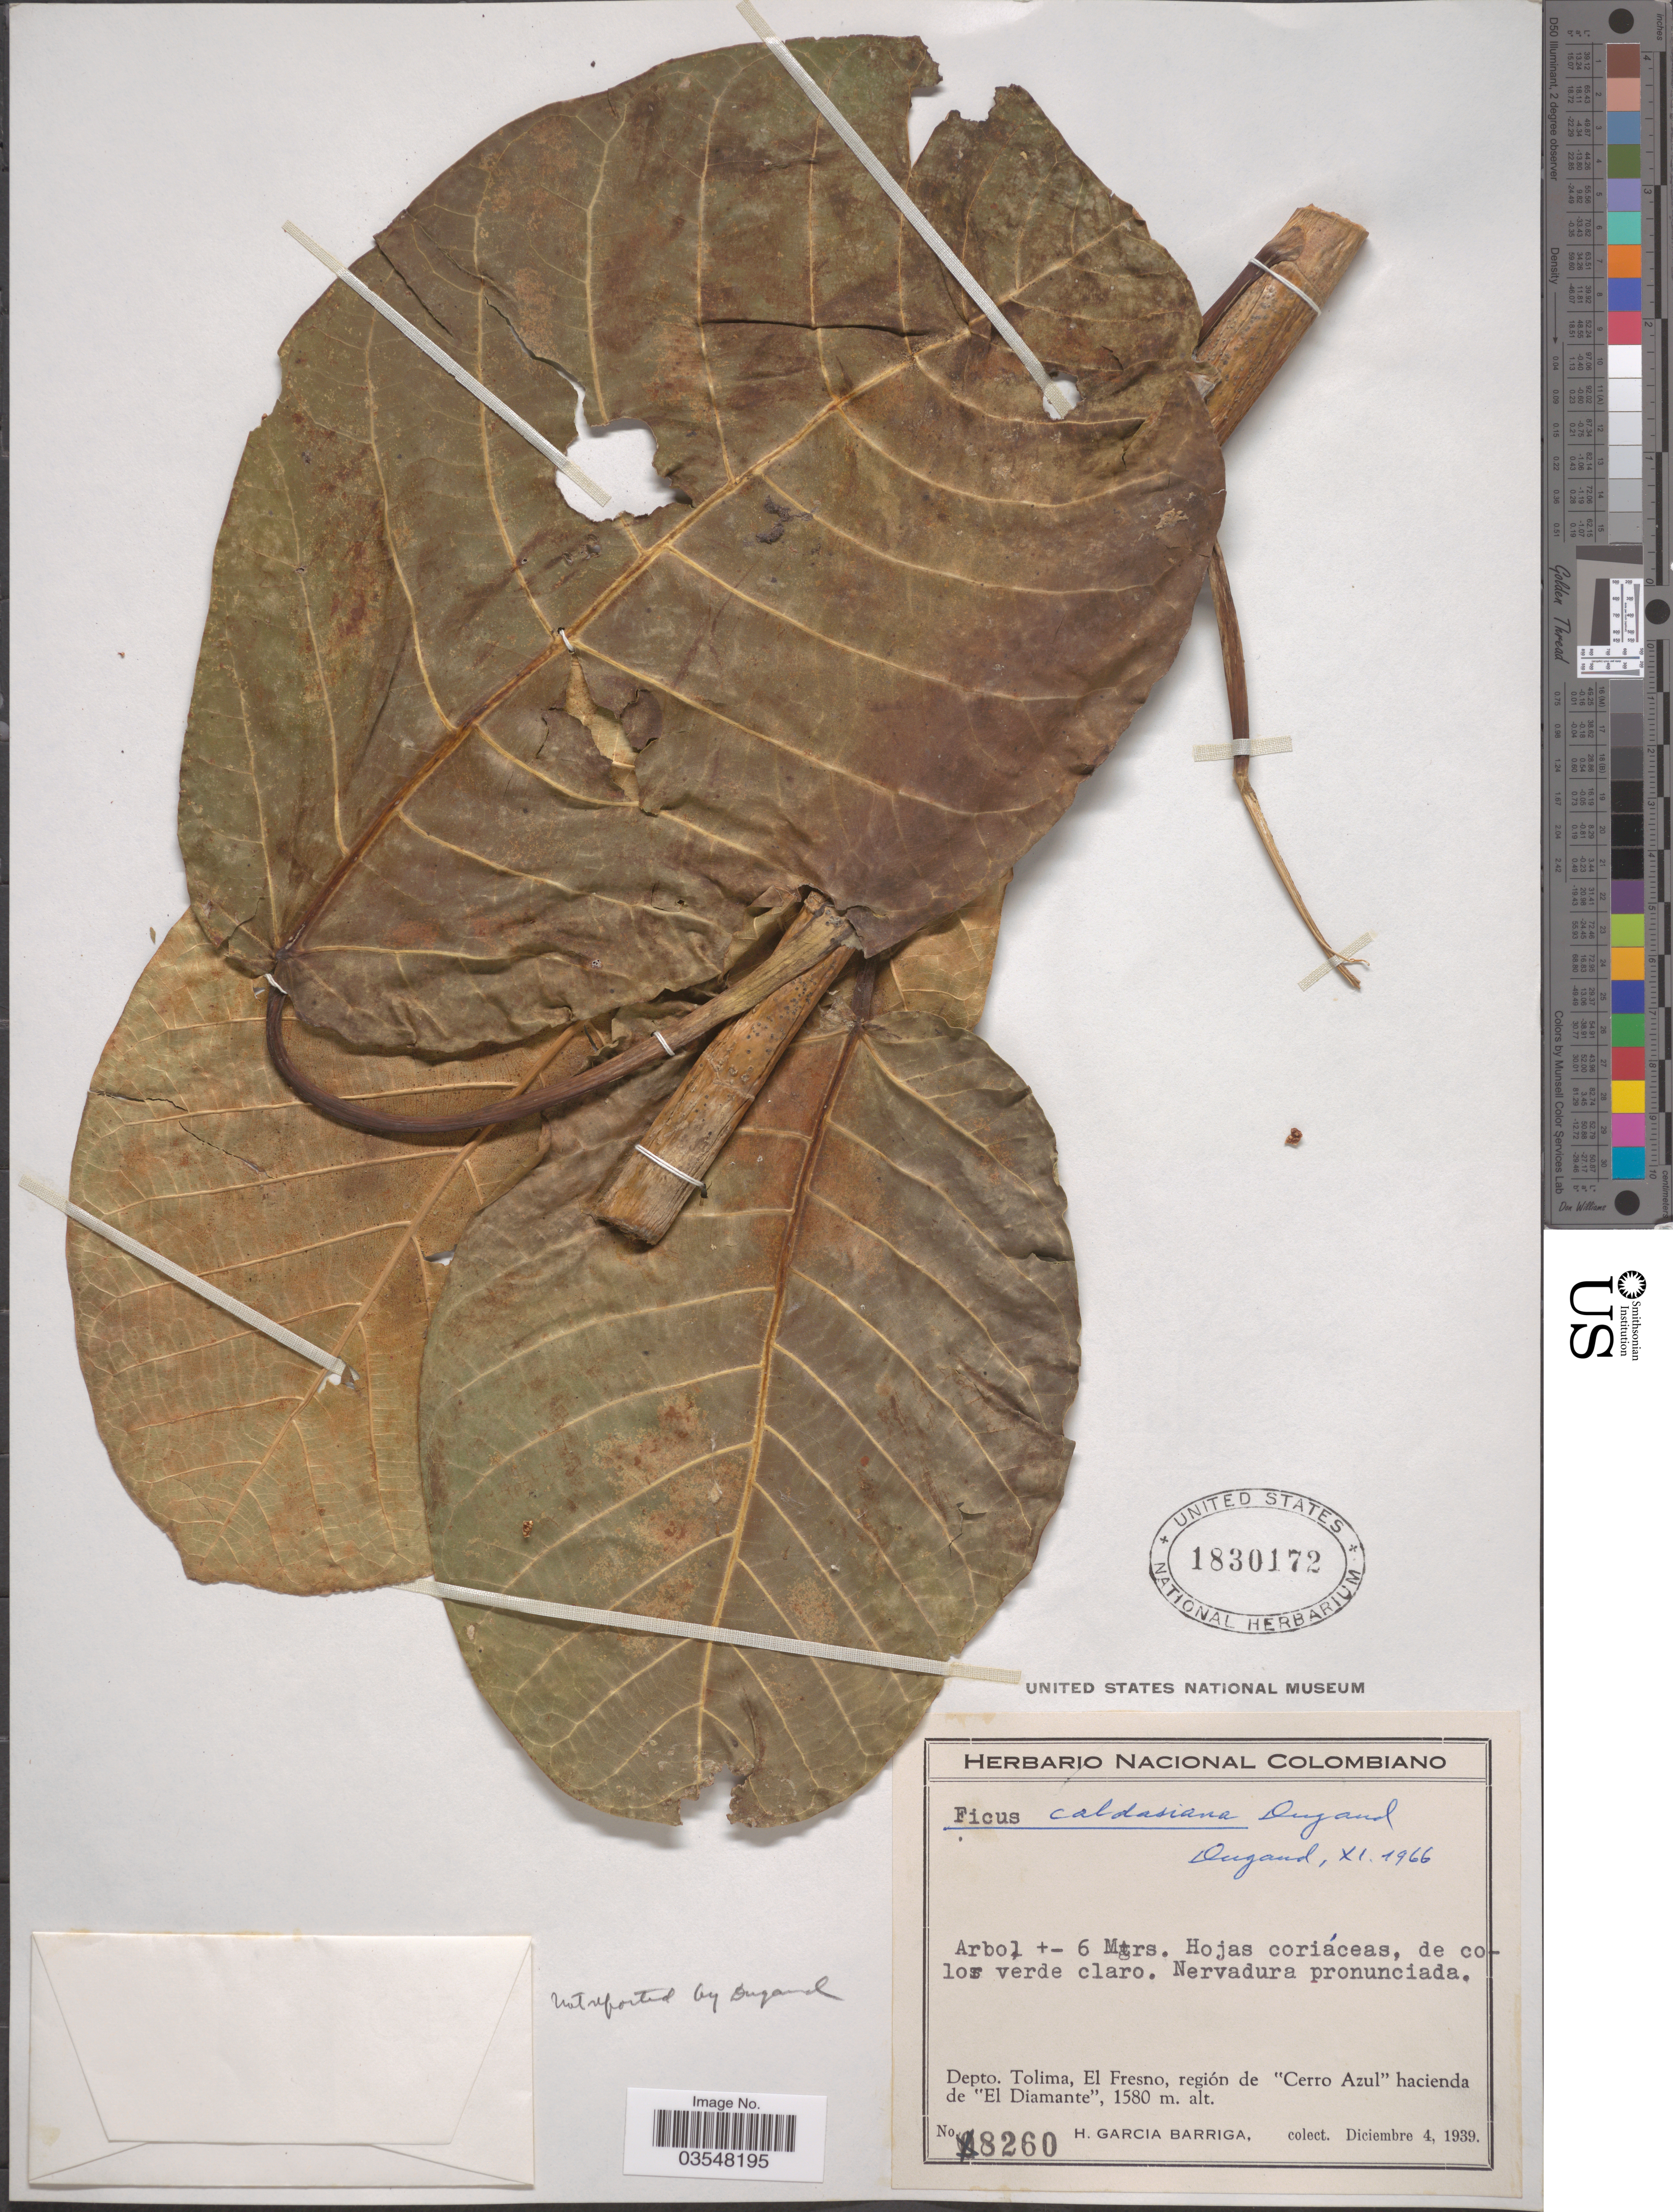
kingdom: Plantae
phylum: Tracheophyta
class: Magnoliopsida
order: Rosales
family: Moraceae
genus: Ficus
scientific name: Ficus caldasiana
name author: Dugand G.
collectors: H. García Barriga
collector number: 8260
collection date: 1939-12-04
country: Colombia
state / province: Tolima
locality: Depto. Tolima, El Fresno, región de "Cerro Azul" hacienda de "El Diamante".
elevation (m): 1580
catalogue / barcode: US 1830172